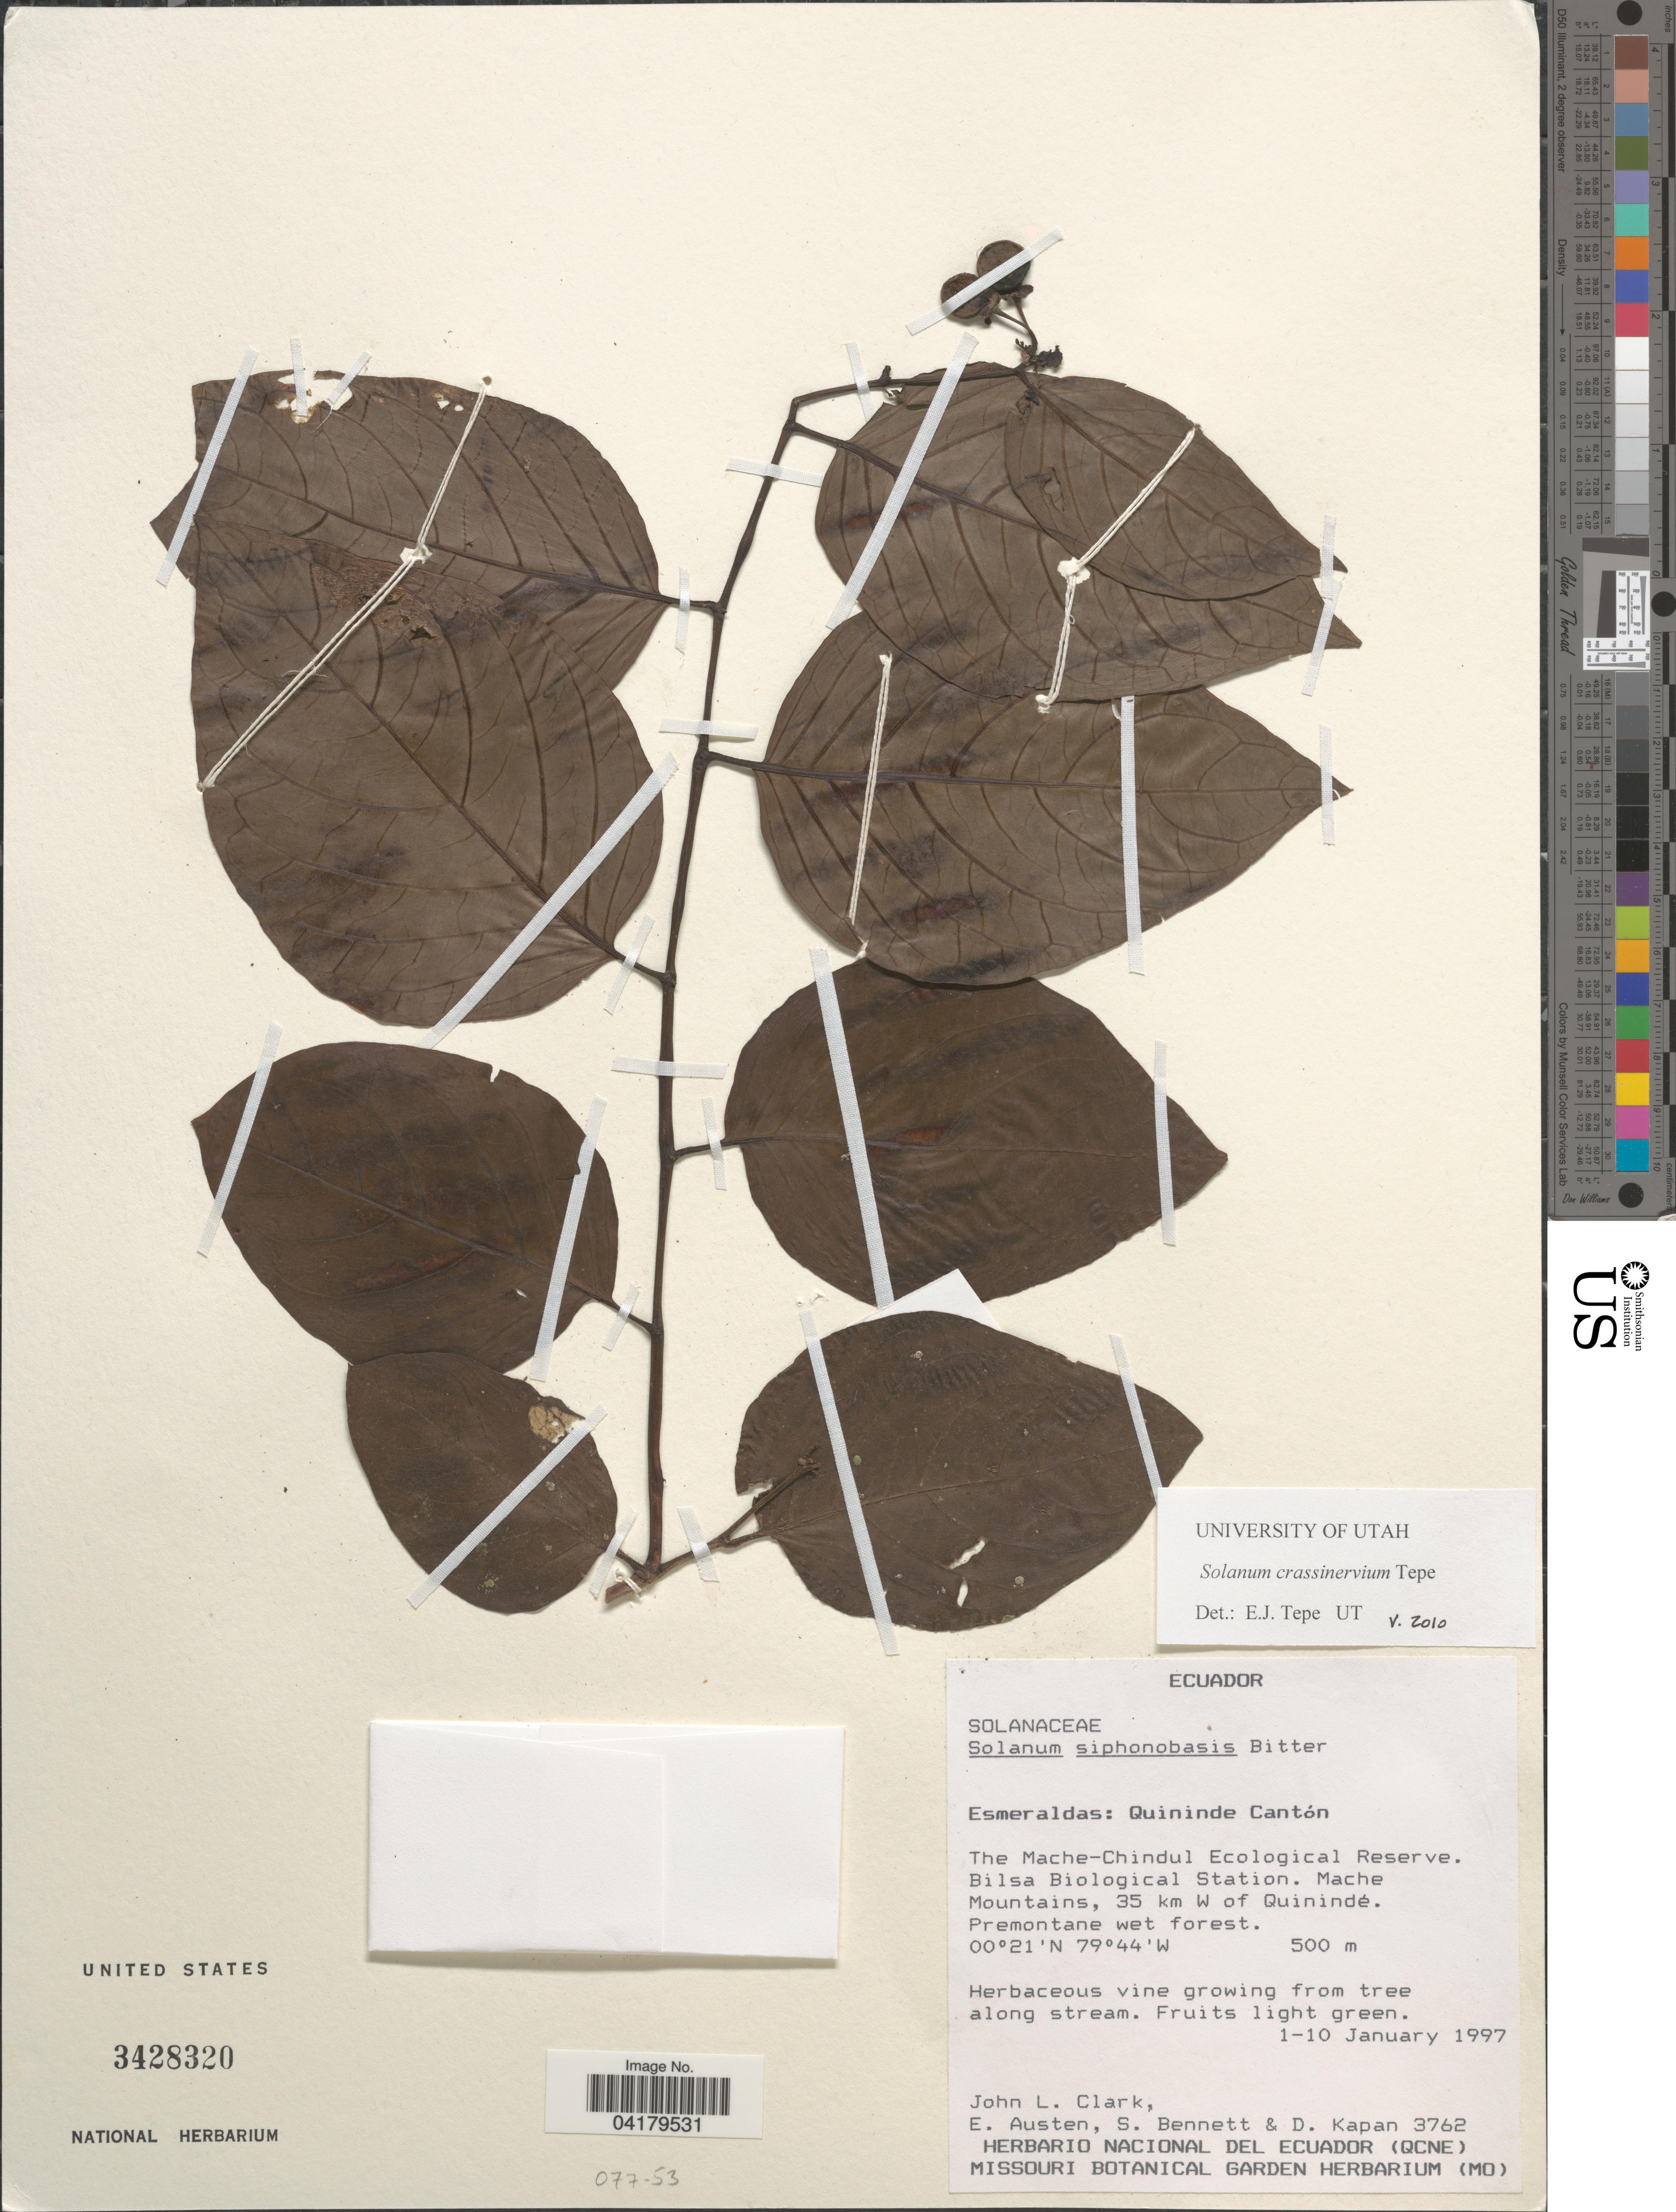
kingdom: Plantae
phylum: Tracheophyta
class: Magnoliopsida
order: Solanales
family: Solanaceae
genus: Solanum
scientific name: Solanum crassinervium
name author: Tepe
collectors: J. L. Clark, E. Austen, S. Bennett & D. Kapan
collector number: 3762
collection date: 1997-10-01/1997-10-10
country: Ecuador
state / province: Esmeraldas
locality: Quininde Cantón. The Mache-Chindul Ecological Reserve. Bilsa Biological Station. Mache mountains, 35 km W of Quinindé.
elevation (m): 500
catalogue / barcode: US 3428320